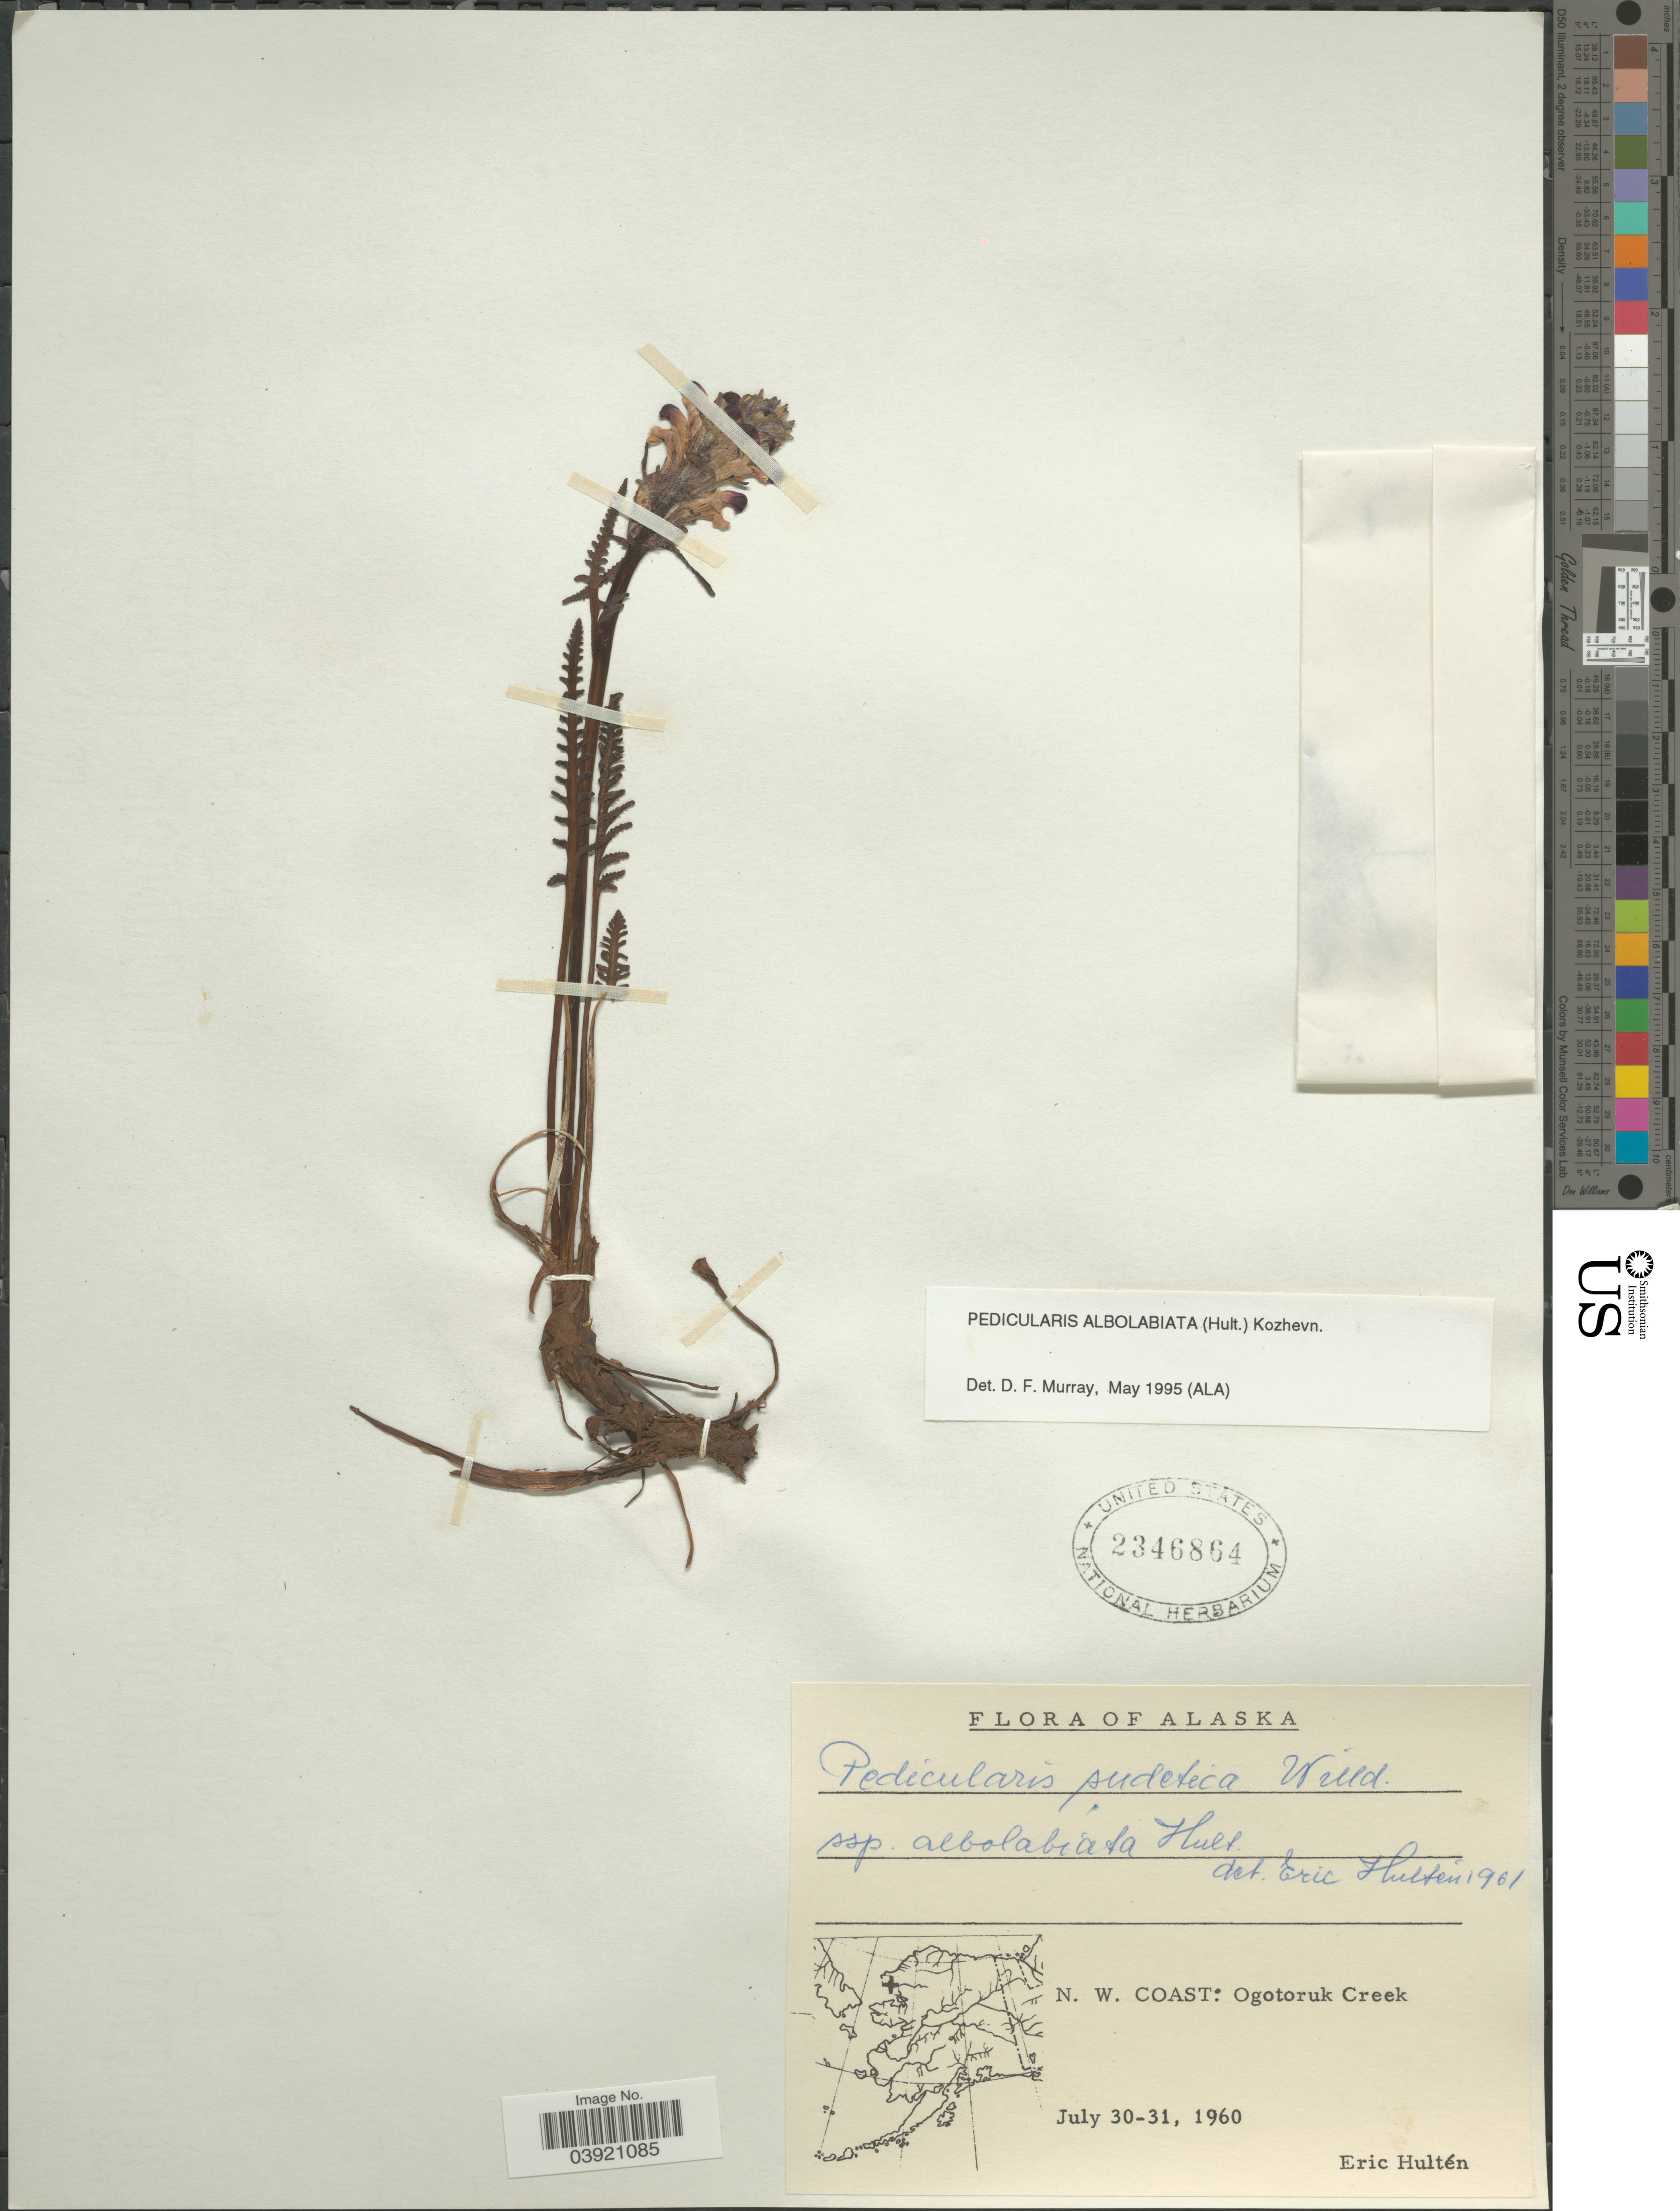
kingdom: Plantae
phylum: Tracheophyta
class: Magnoliopsida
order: Lamiales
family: Orobanchaceae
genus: Pedicularis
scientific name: Pedicularis albolabiata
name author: (Hultén) Kozhevn.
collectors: E. G. Hultén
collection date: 1960-07-30/1960-07-31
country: United States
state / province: Alaska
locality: N. W. Coast: Ogotoruk Creek.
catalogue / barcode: US 2346864